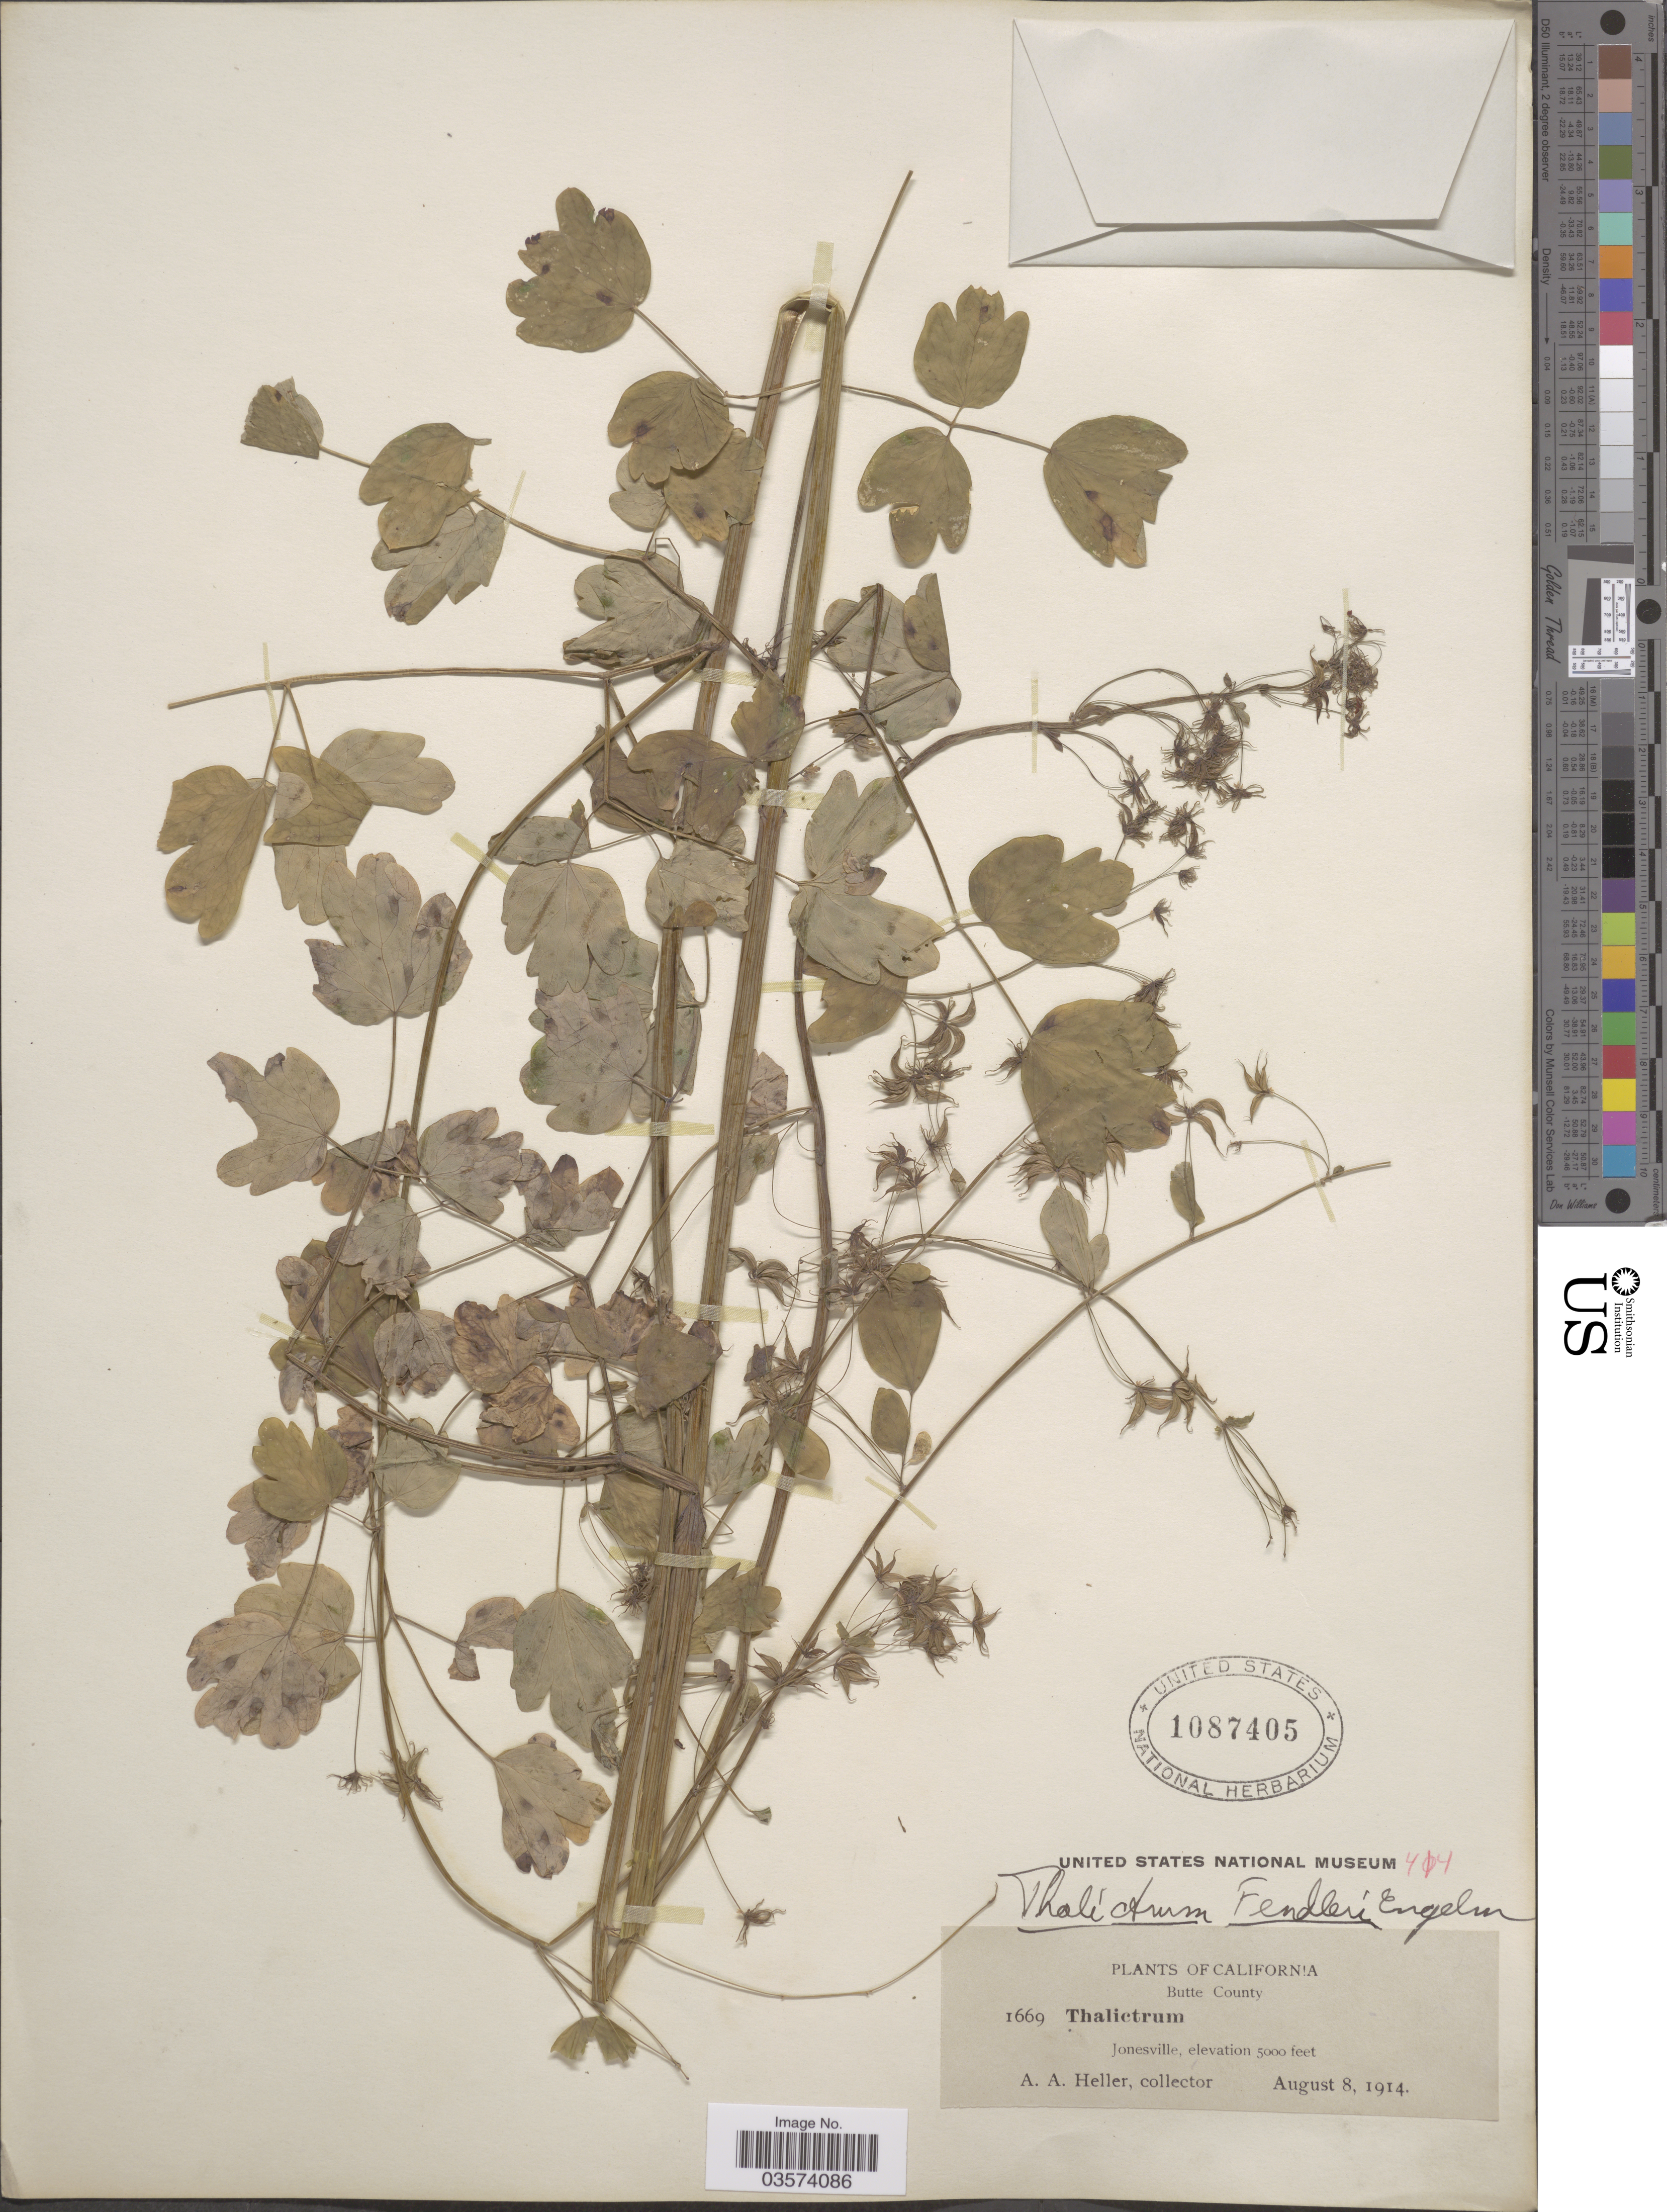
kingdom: Plantae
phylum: Tracheophyta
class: Magnoliopsida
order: Ranunculales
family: Ranunculaceae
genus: Thalictrum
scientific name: Thalictrum fendleri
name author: Engelm. ex A. Gray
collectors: A. A. Heller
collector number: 1669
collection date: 1914-08-08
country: United States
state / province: California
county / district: Butte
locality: Butte County. Jonesville.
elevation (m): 1524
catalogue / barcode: US 1087405